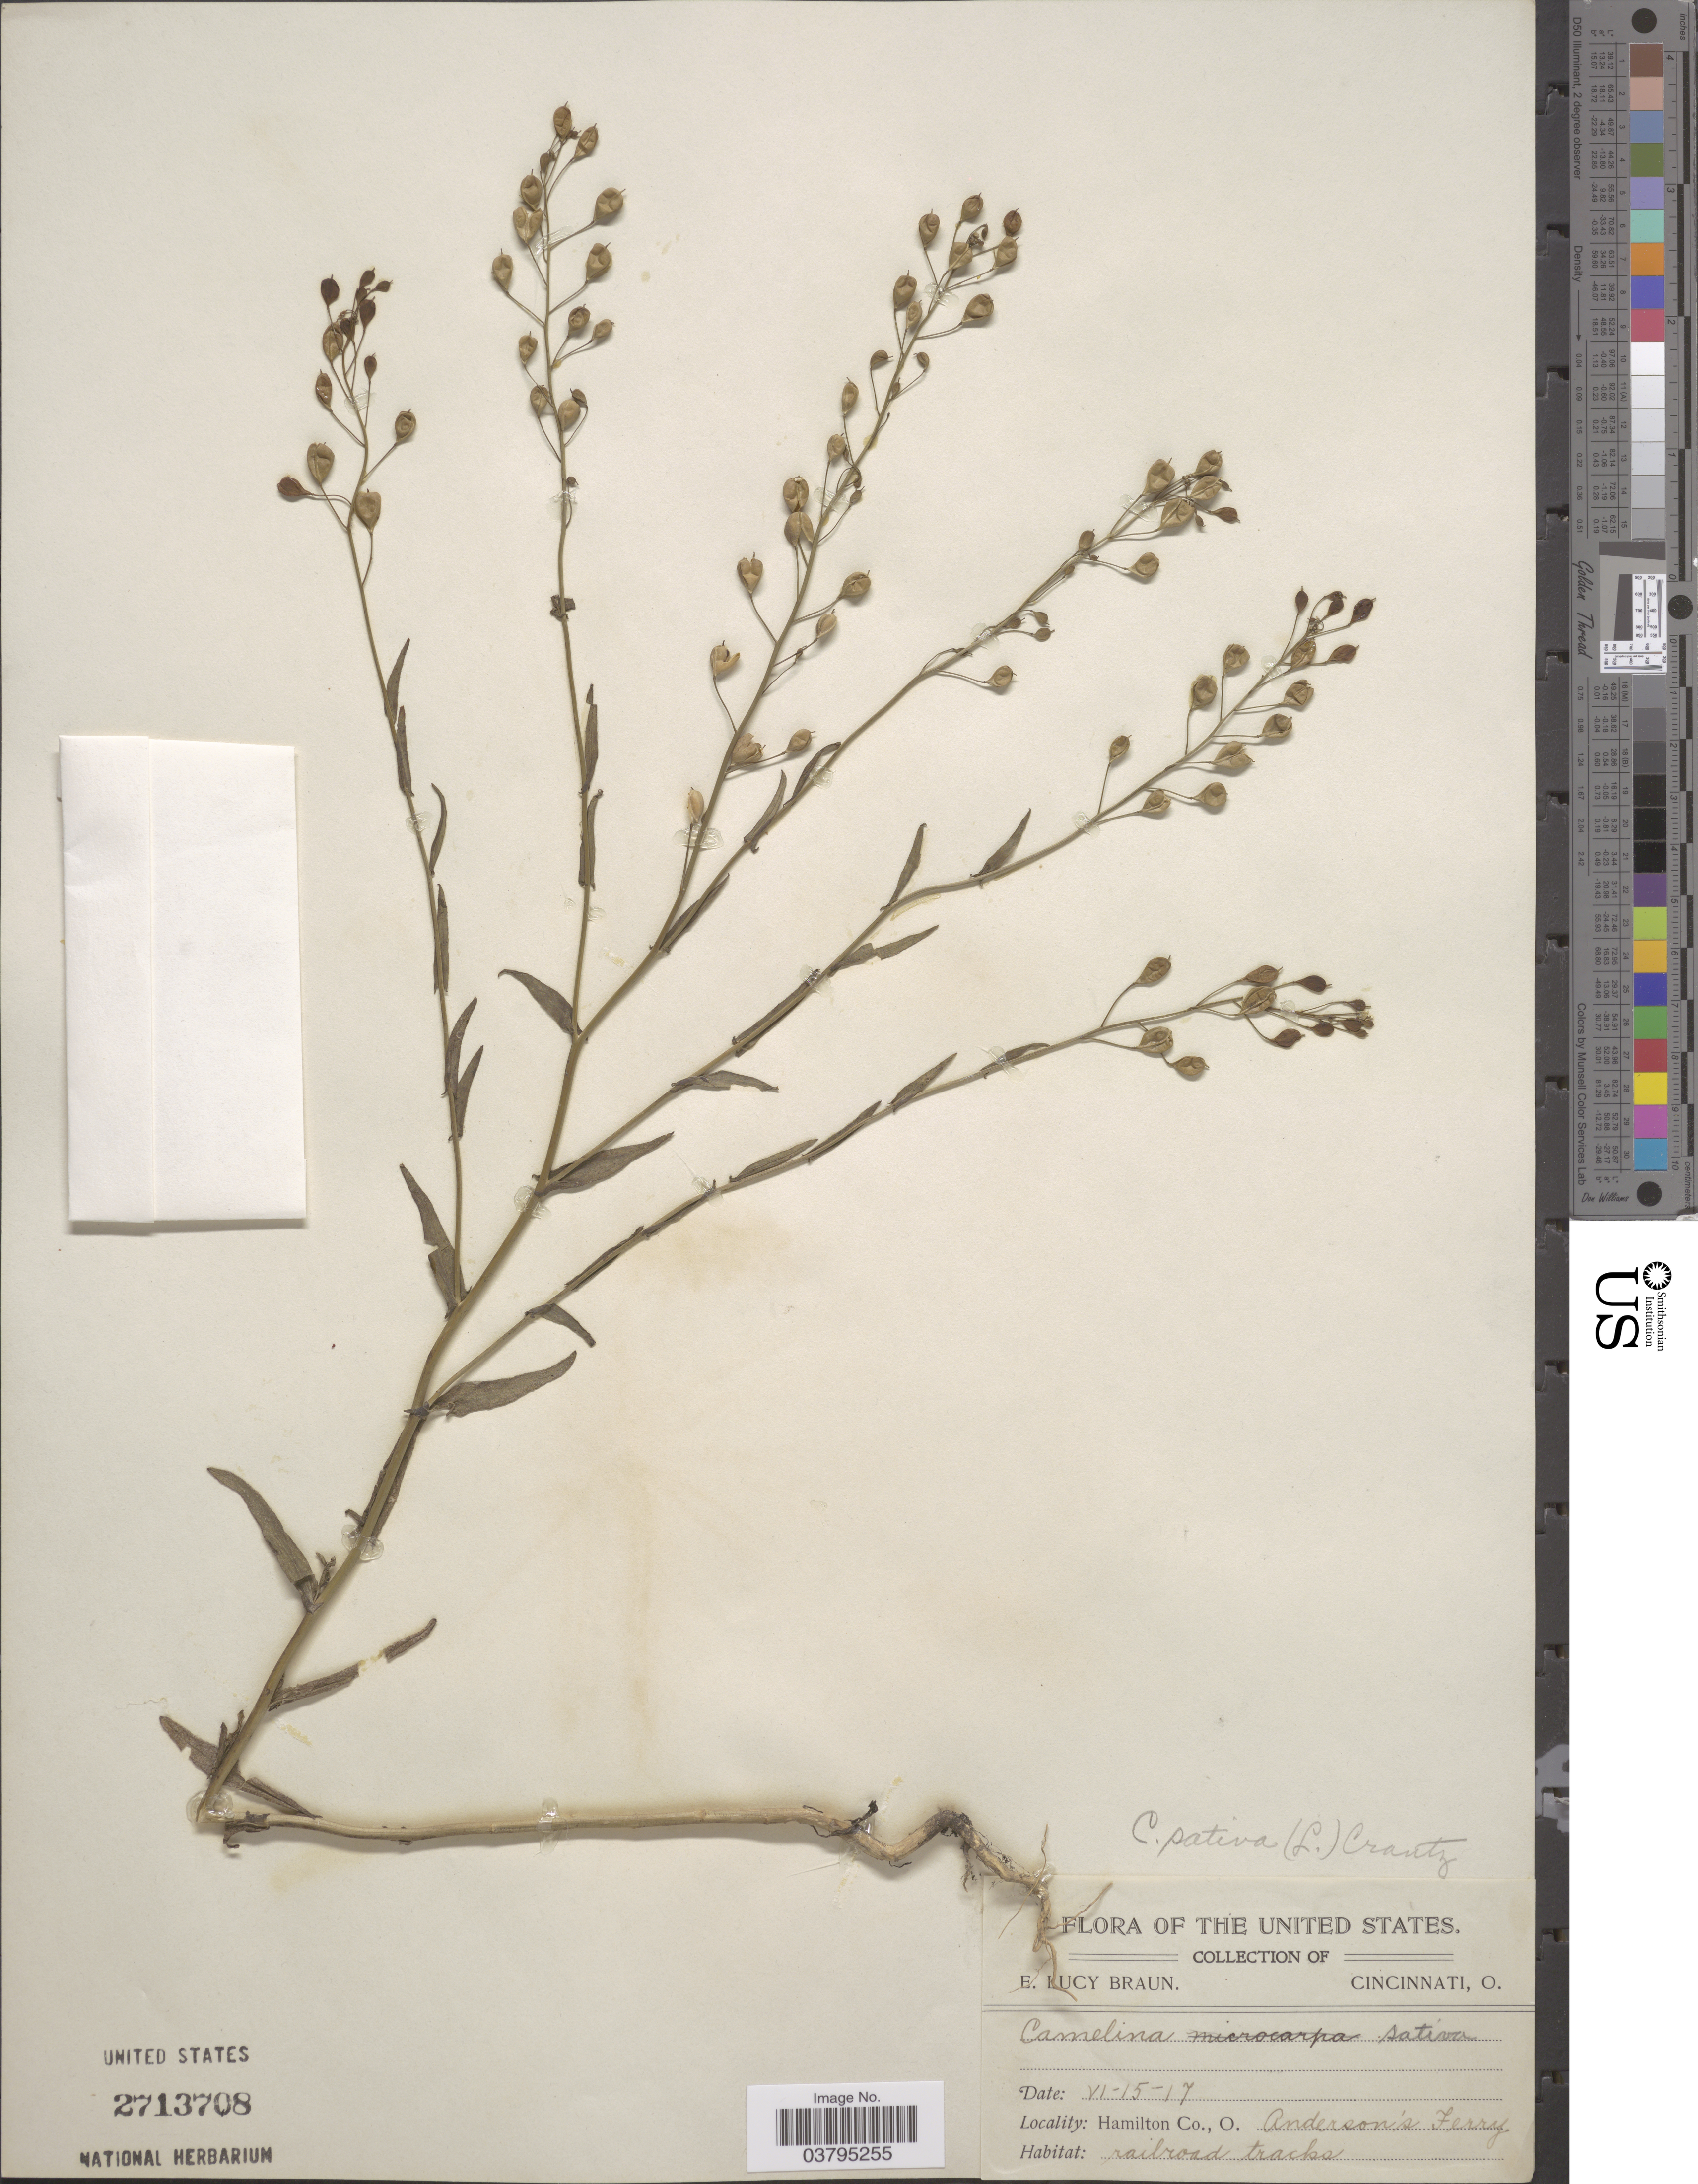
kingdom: Plantae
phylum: Tracheophyta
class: Magnoliopsida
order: Brassicales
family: Brassicaceae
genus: Camelina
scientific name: Camelina sativa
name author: (L.) Crantz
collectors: E. L. Braun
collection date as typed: Transcribed d/m/y: 15/6/17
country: United States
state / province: Ohio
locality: Hamilton Co., Anderson's Ferry.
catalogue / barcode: US 2713708